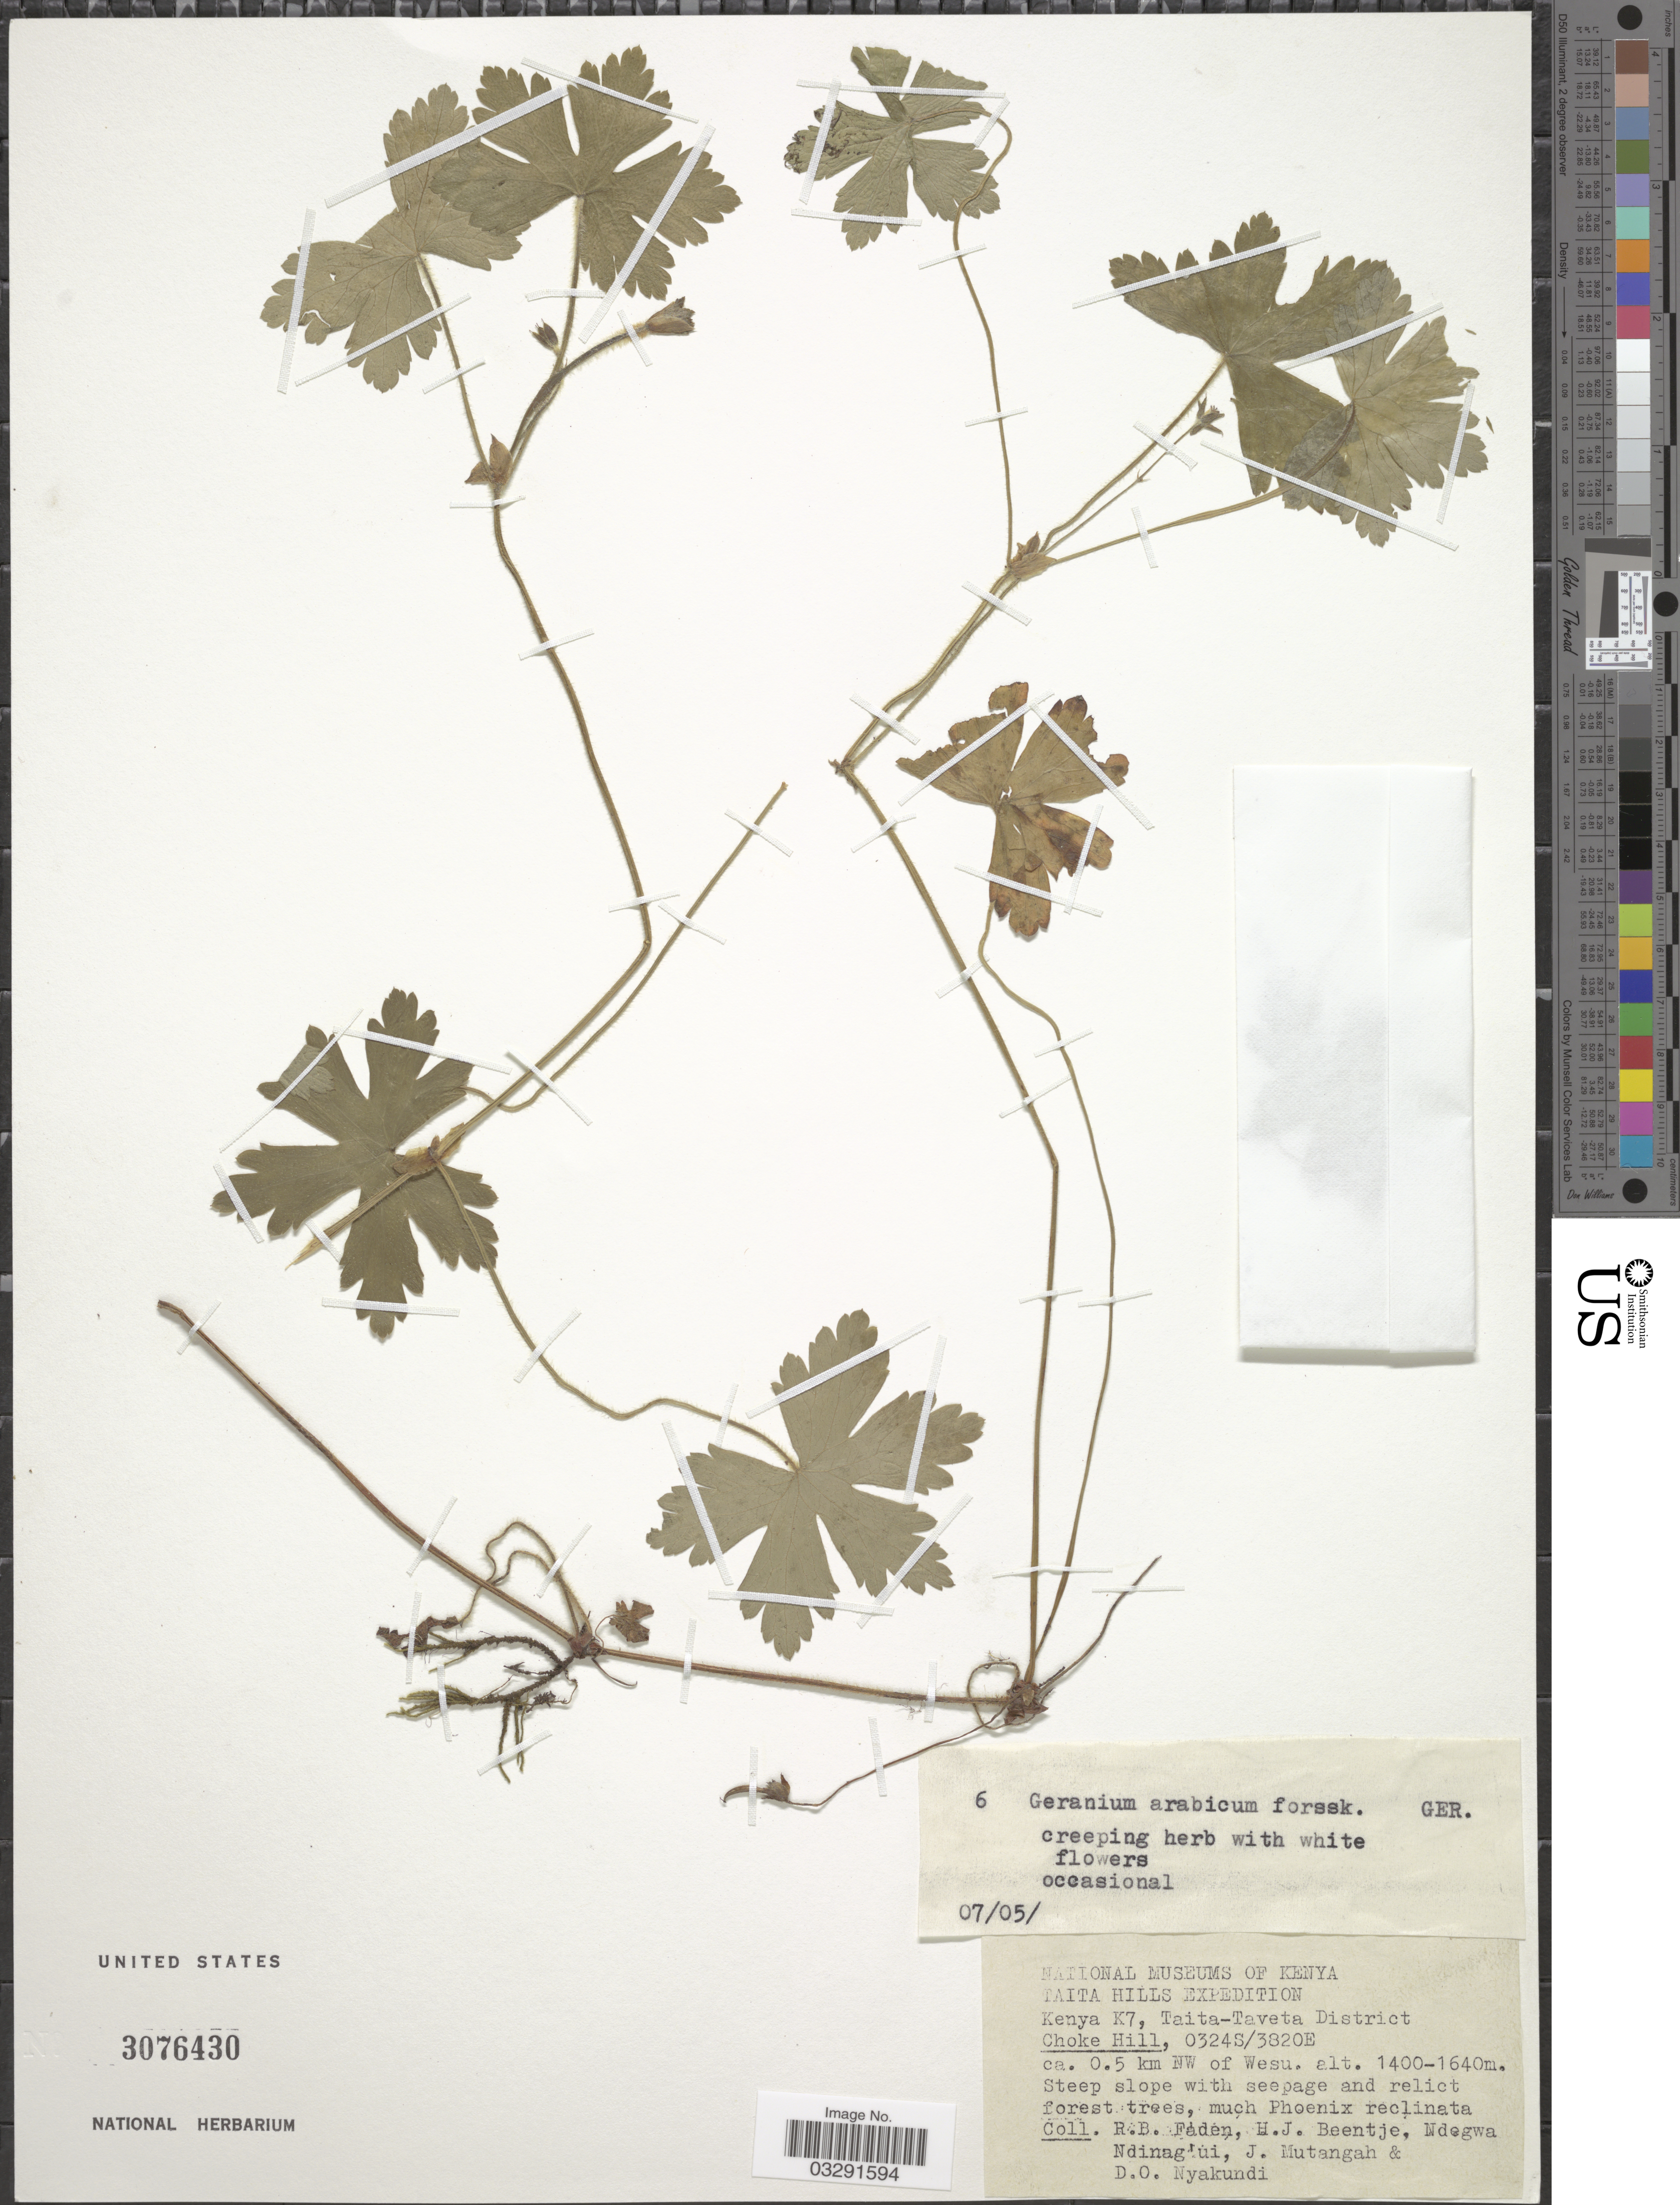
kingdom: Plantae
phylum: Tracheophyta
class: Magnoliopsida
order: Geraniales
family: Geraniaceae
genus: Geranium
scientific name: Geranium arabicum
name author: Forssk.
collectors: R. B. Faden, H. J. Beentje, N. Ndinag'ui, J. Mutangah & D. Nyakundi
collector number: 6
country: Kenya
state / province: Taita Taveta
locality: Kenya K7, Taita-Taveta District. choke Hill, ca. 0.5 km NW of Wesu.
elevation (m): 1400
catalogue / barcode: US 3076430